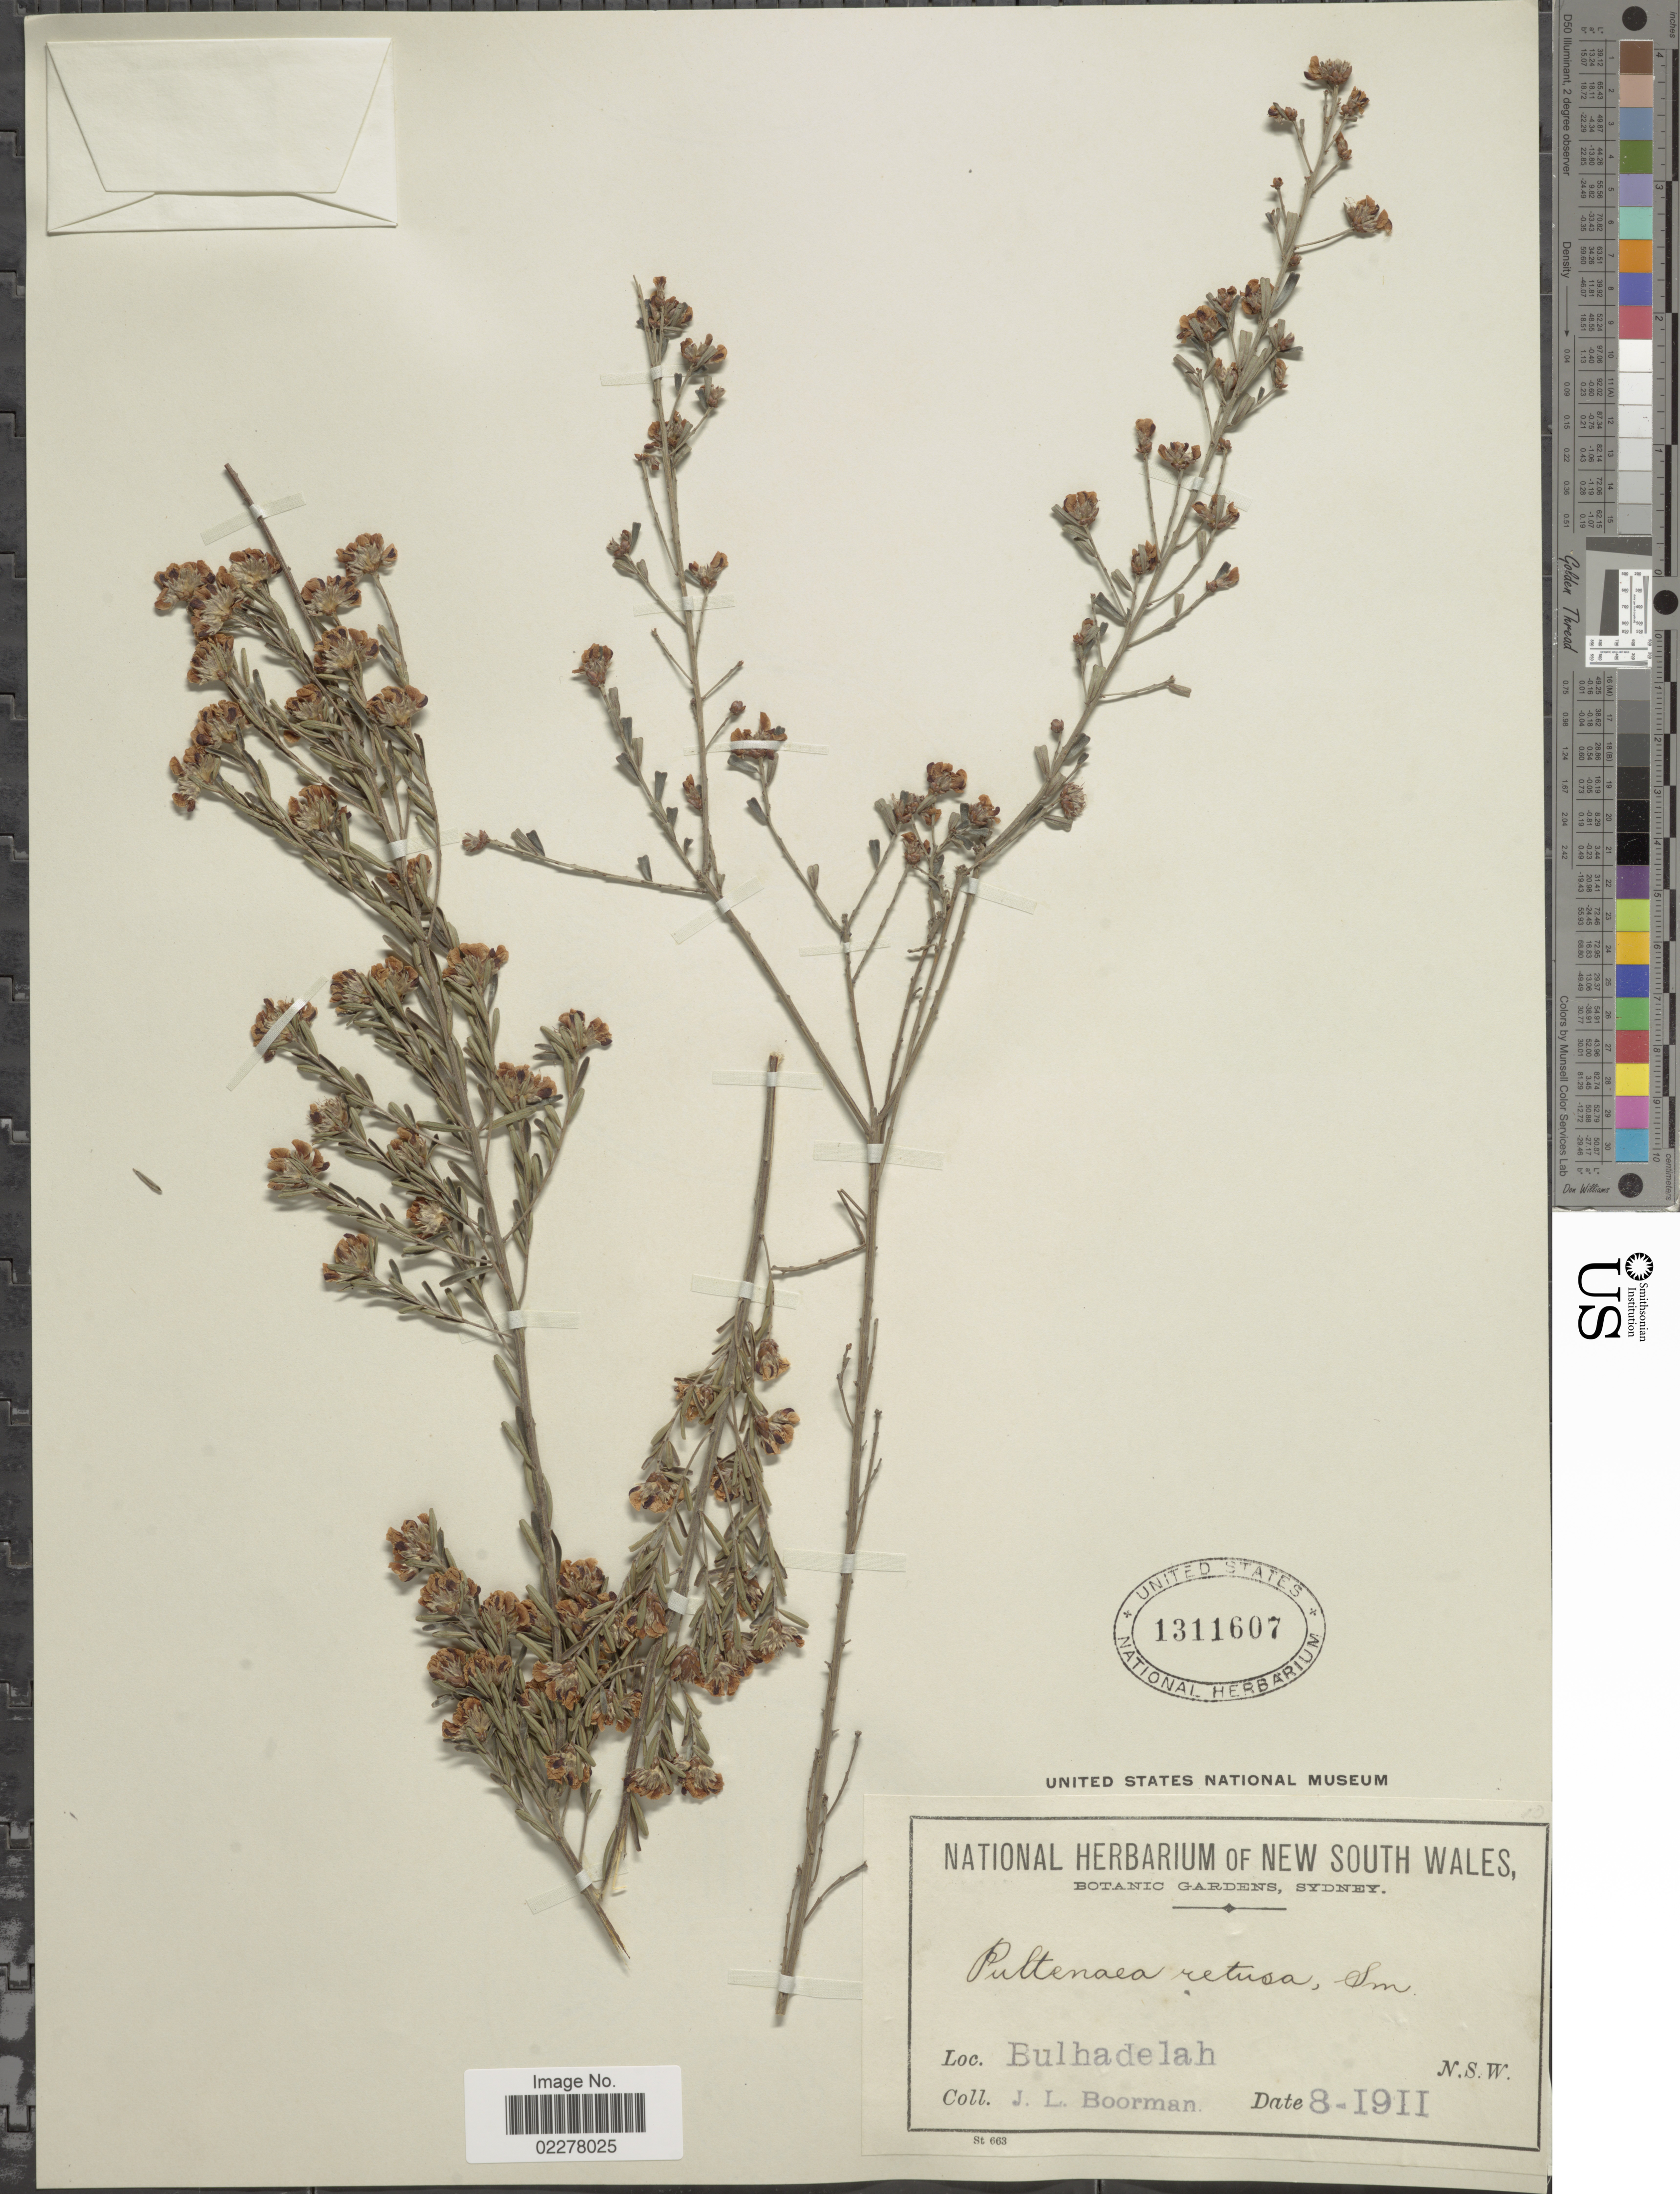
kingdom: Plantae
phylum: Tracheophyta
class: Magnoliopsida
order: Fabales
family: Fabaceae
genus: Pultenaea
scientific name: Pultenaea retusa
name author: Sm.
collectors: J. Boorman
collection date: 1911-08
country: Australia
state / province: New South Wales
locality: Bulhadelah, N.S.W.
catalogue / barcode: US 1311607